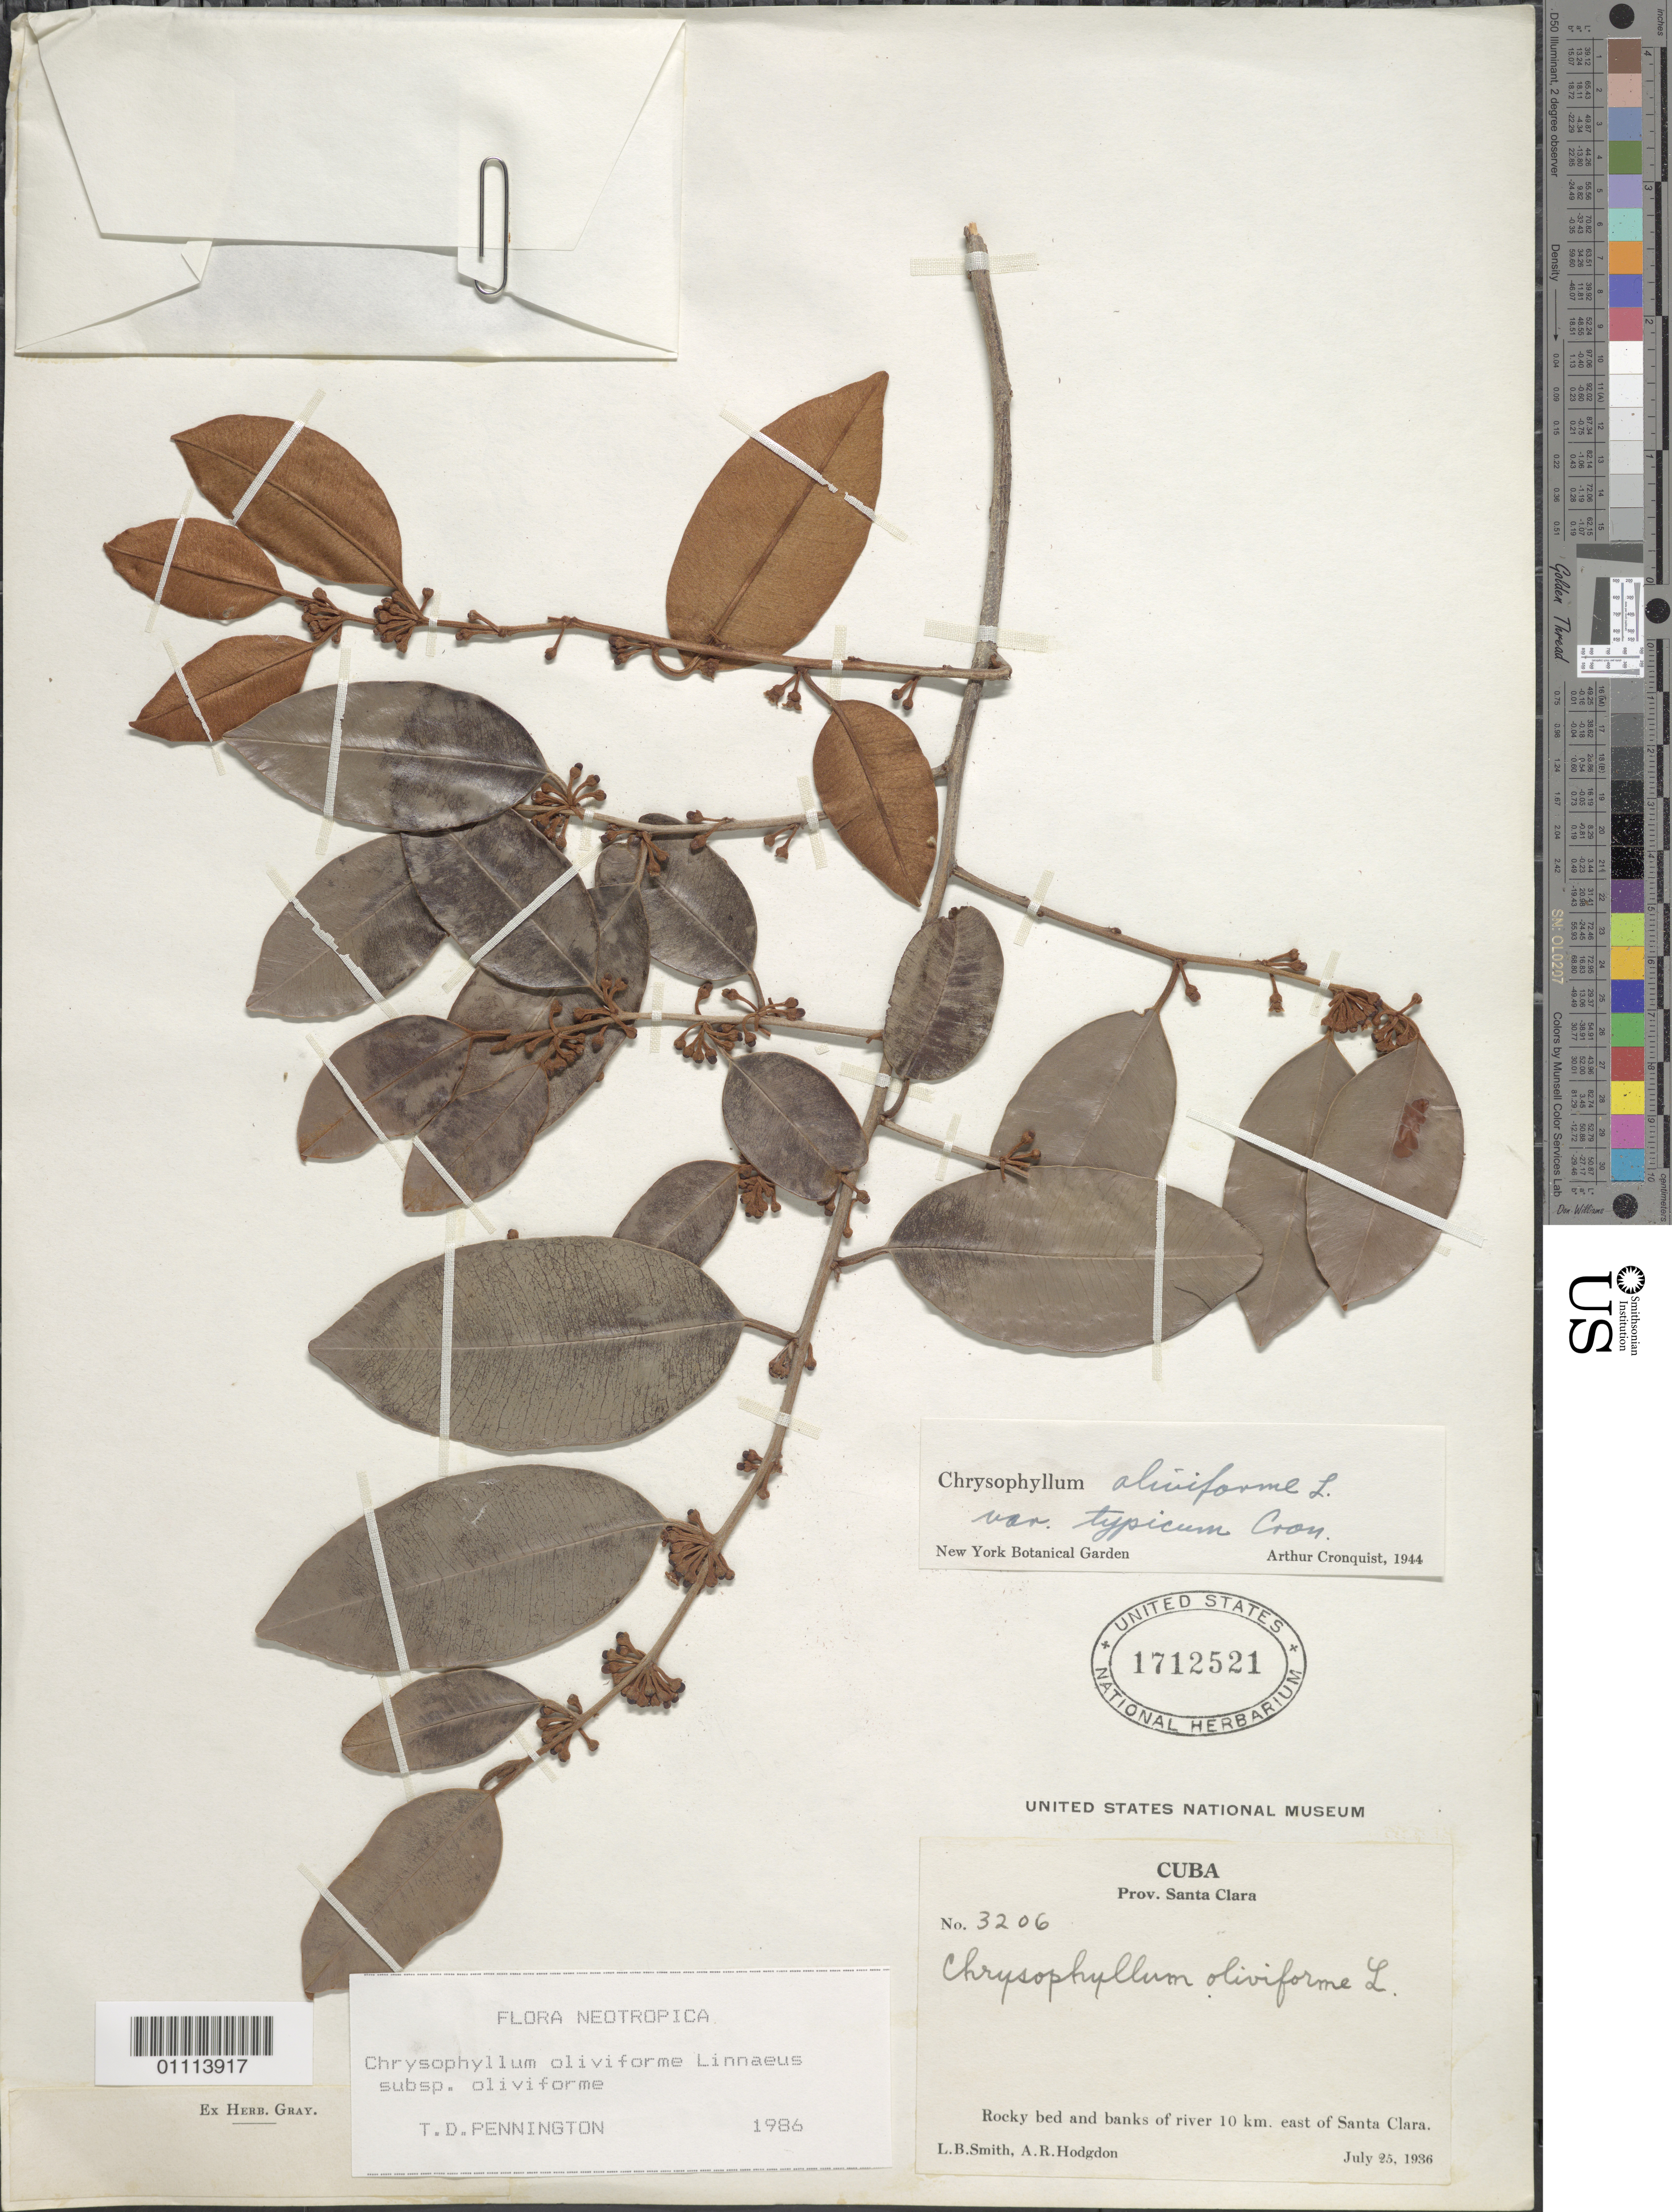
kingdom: Plantae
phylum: Tracheophyta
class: Magnoliopsida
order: Ericales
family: Sapotaceae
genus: Chrysophyllum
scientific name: Chrysophyllum oliviforme var. typicum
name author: Cronq.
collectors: L. Smith & A. R. Hodgdon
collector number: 3206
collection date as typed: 25 Jul 1936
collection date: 1936-07-25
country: Cuba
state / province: Villa Clara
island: Cuba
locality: Rocky bed and banks of river 10 km E of Santa Clara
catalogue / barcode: US 1712521